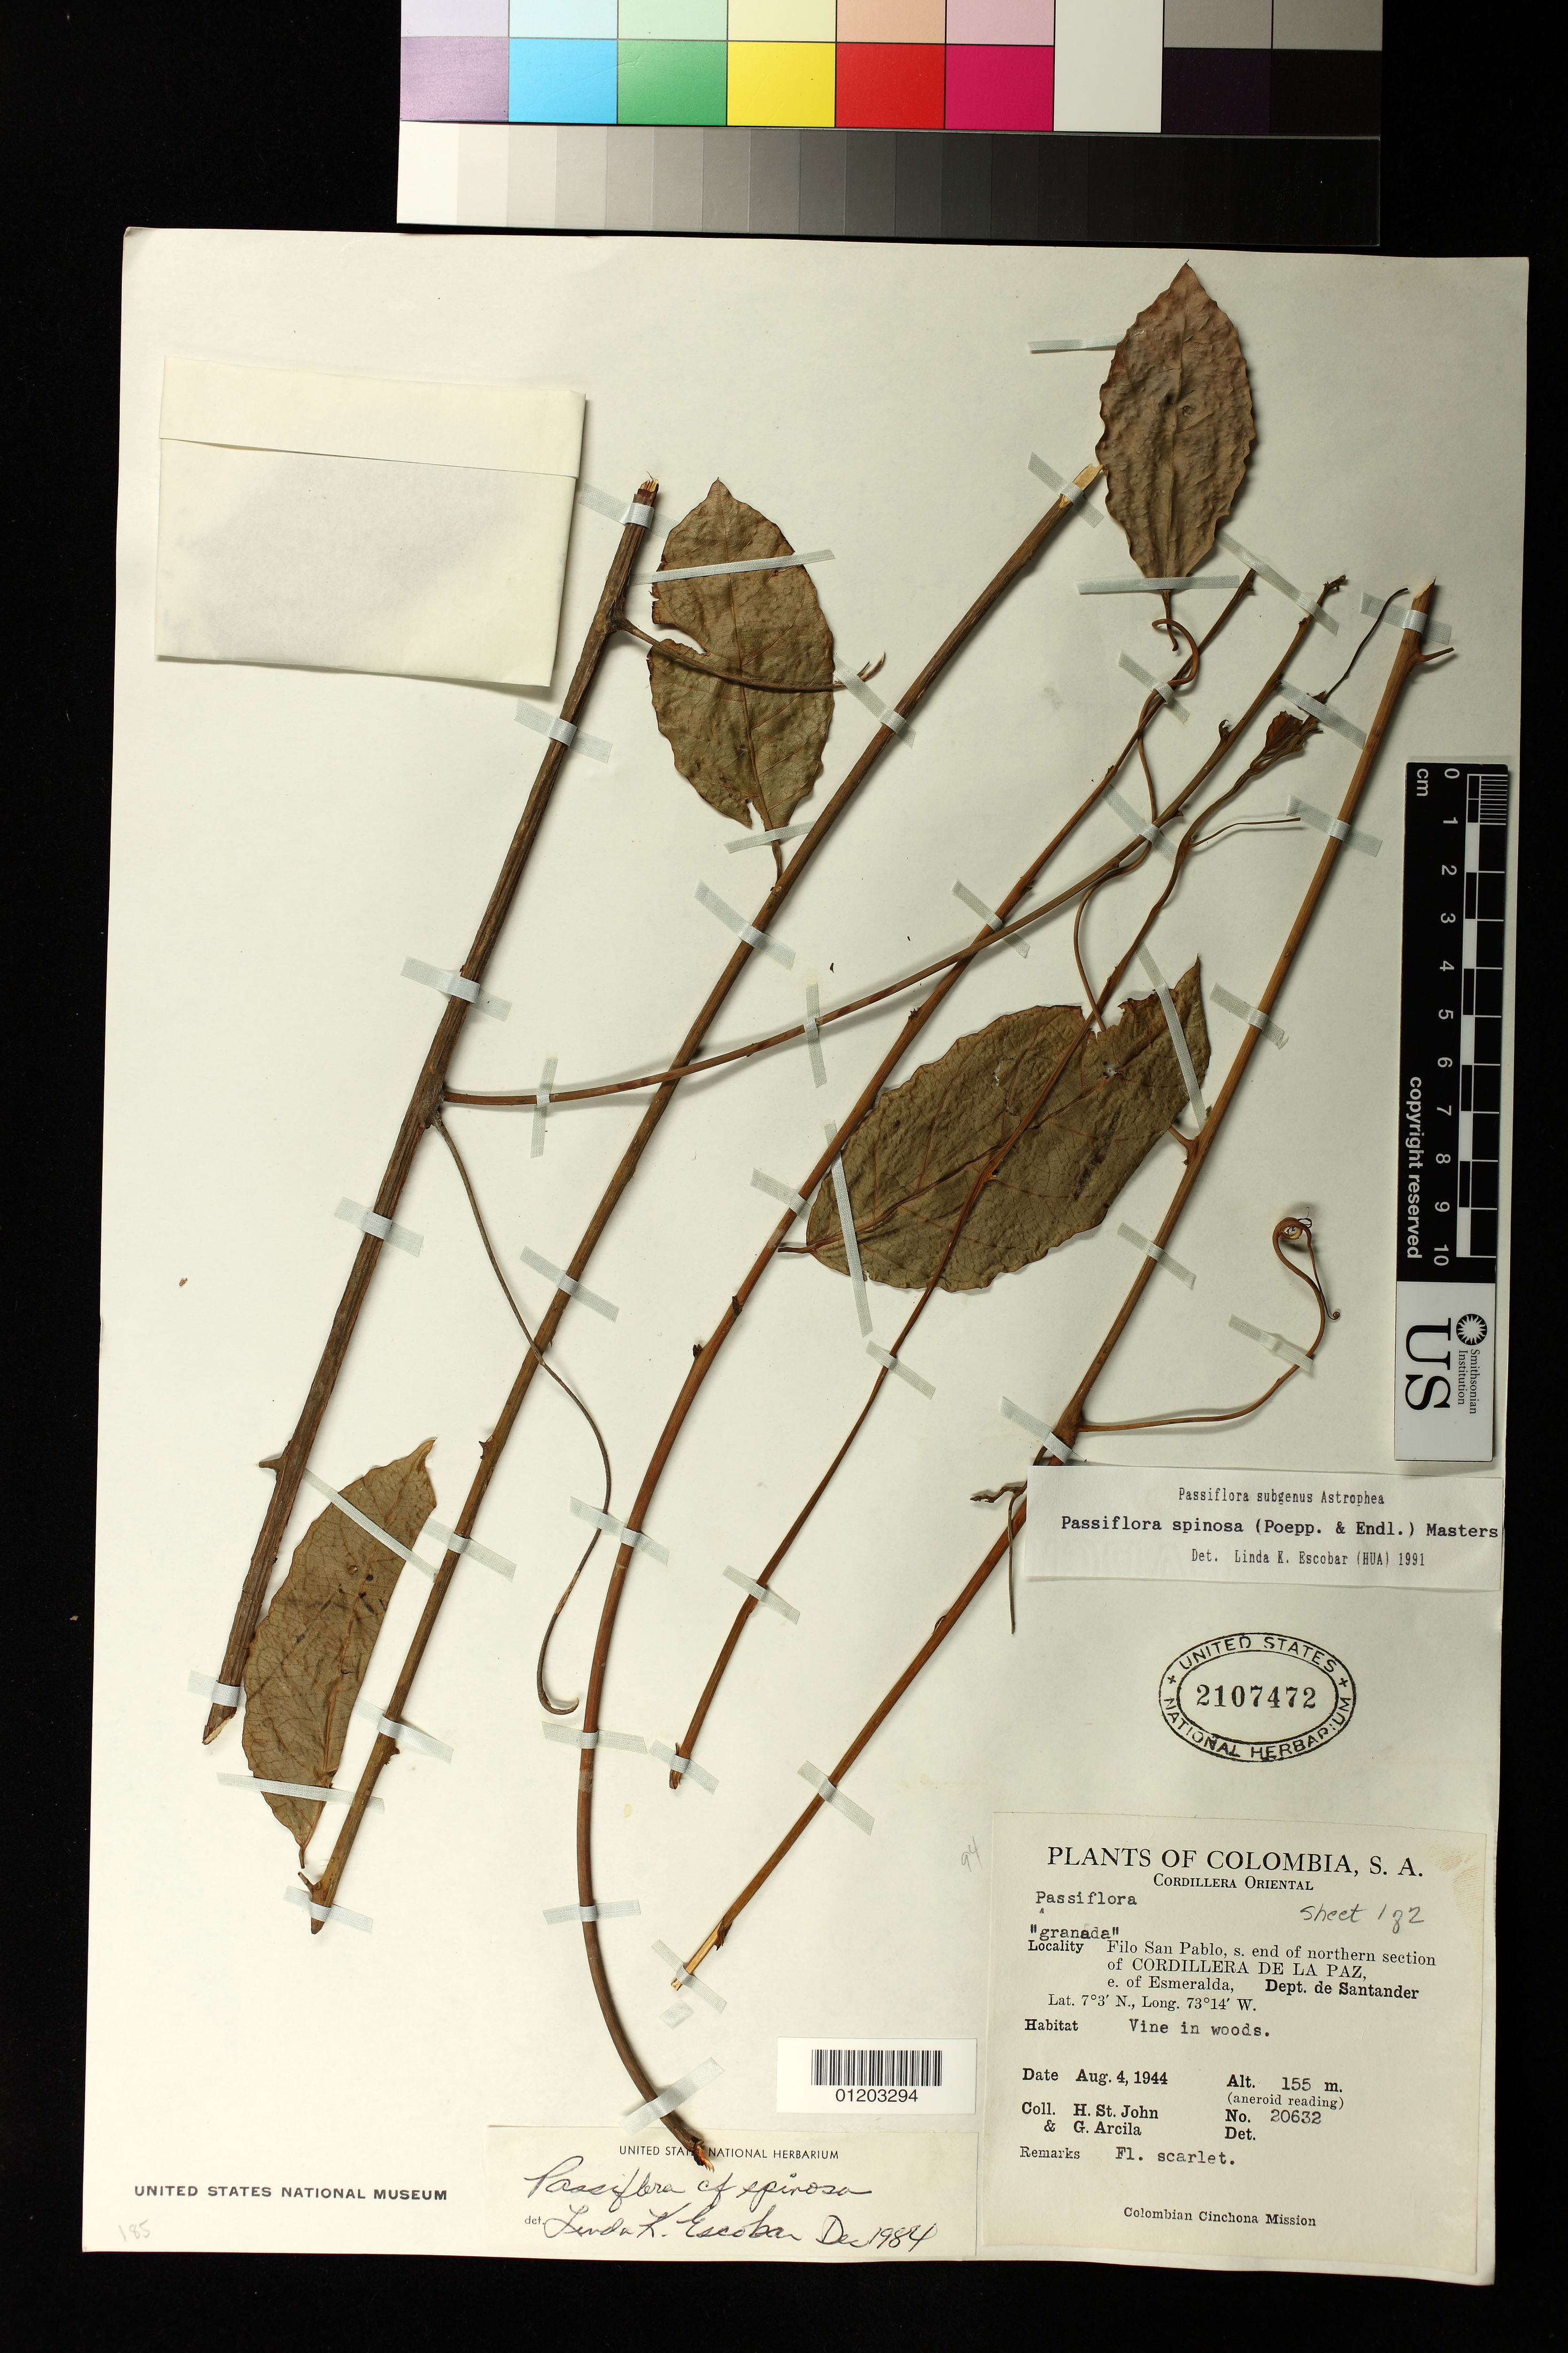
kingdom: Plantae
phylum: Tracheophyta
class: Magnoliopsida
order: Malpighiales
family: Passifloraceae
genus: Passiflora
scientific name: Passiflora spinosa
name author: (Poepp. & Endl.) Mast.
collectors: H. St. John & G. Arcila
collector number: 20632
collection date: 1944-08-04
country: Colombia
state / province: Santander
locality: Filo San Pablo, s. end of northern section of CORDILLERA DE LA PAZ, e. of Esmeralda, Dept. de Santander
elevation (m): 155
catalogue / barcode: US 2107472